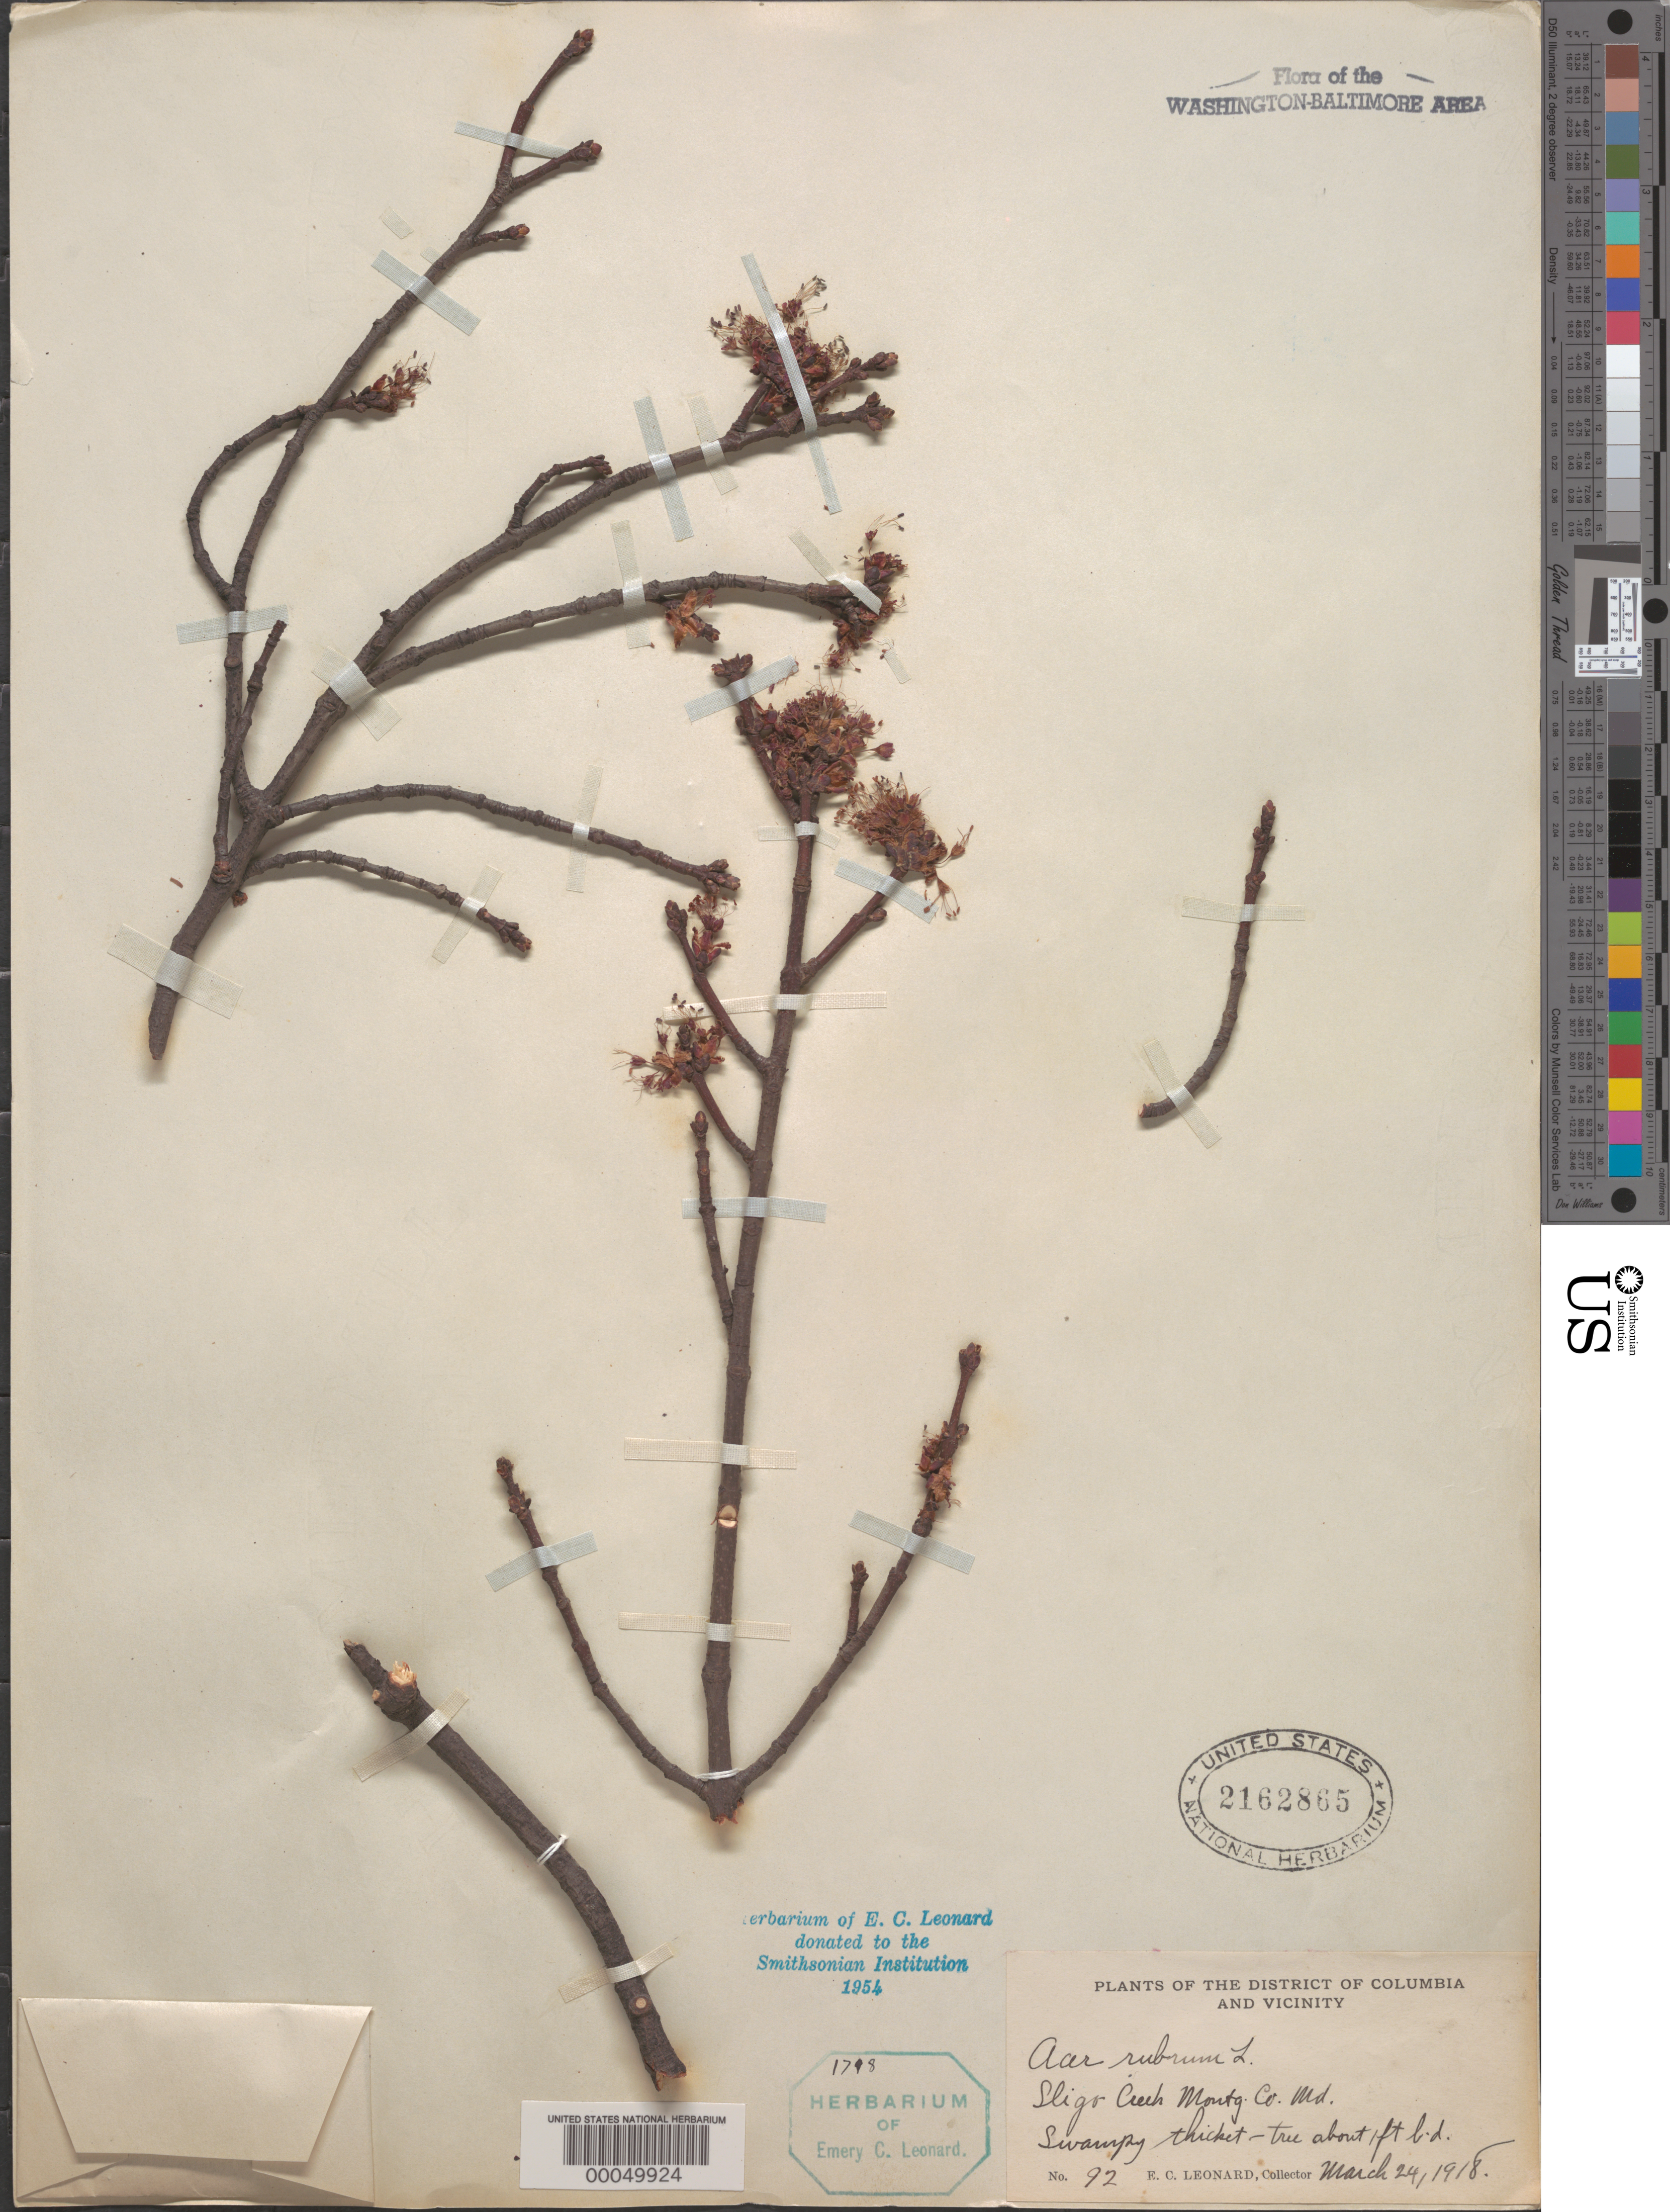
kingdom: Plantae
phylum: Tracheophyta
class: Magnoliopsida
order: Sapindales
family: Sapindaceae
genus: Acer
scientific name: Acer rubrum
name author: L.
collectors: E. C. Leonard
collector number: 92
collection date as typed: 24 Mar 1918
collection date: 1918-03-24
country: United States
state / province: Maryland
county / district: Montgomery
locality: Sligo Creek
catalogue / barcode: US 2162865